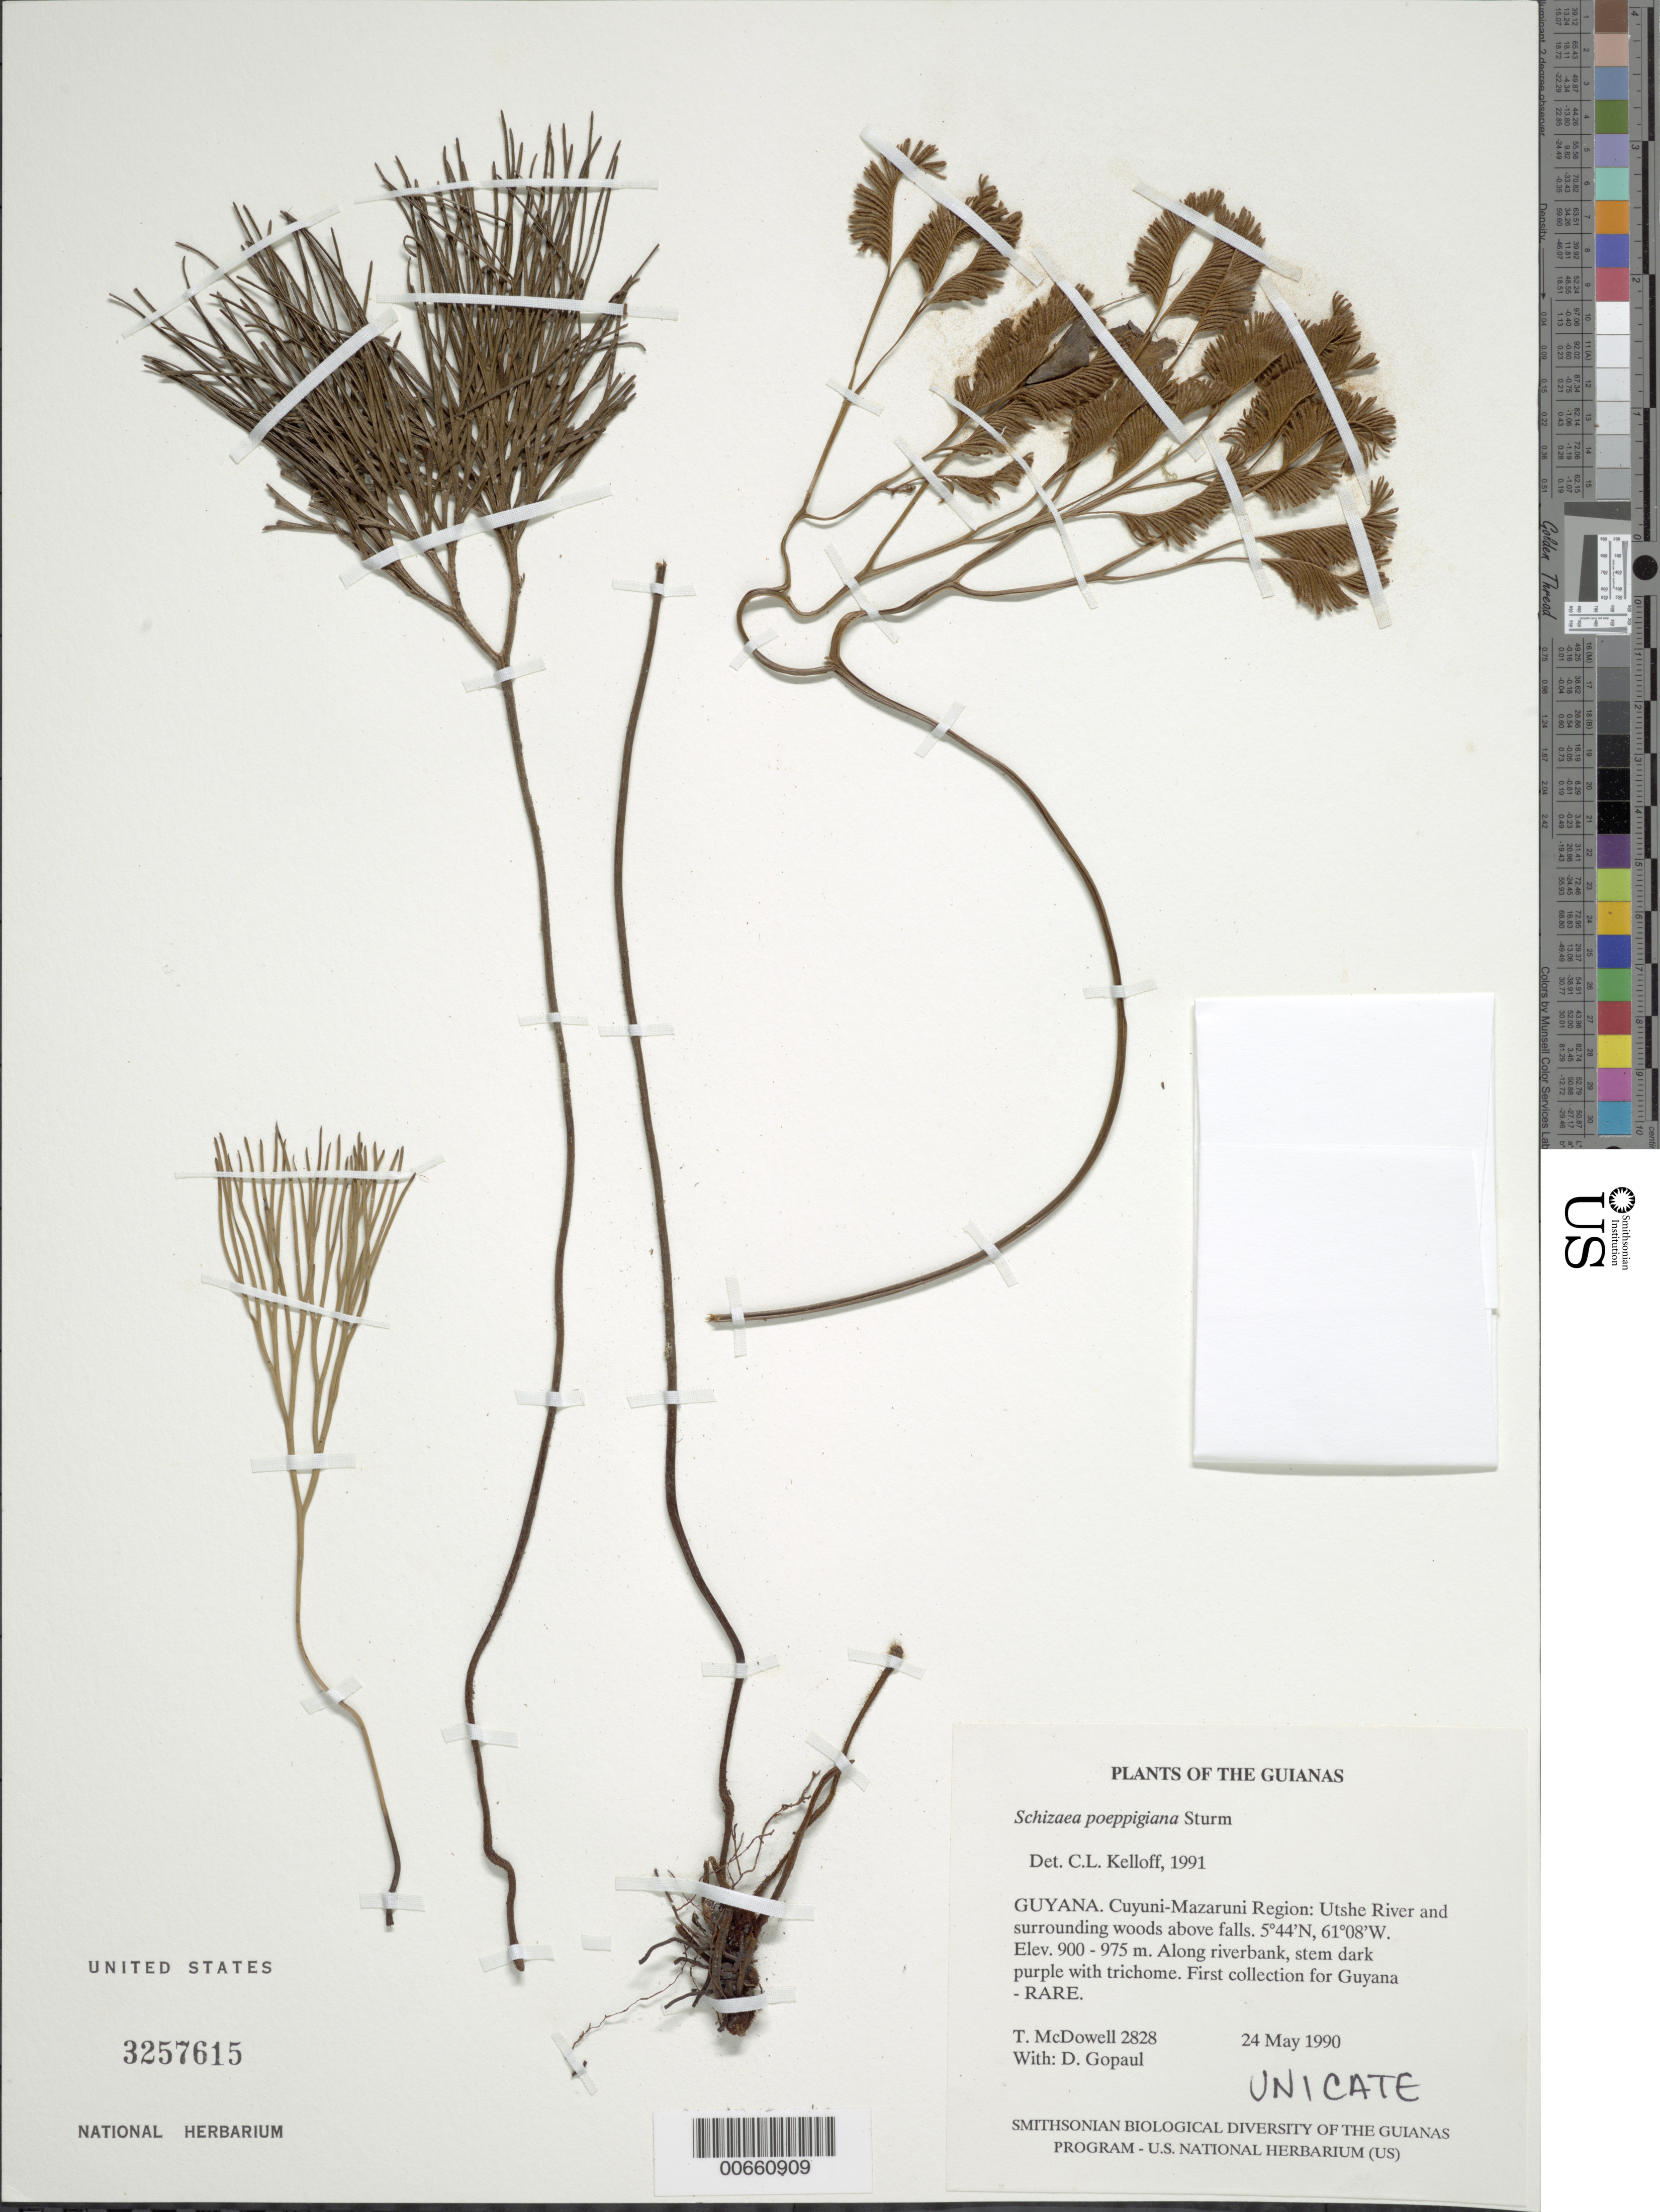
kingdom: Plantae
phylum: Tracheophyta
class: Polypodiopsida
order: Schizaeales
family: Schizaeaceae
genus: Schizaea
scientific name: Schizaea poeppigiana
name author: J.W. Sturm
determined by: Kelloff, Carol L., (US), Smithsonian Institution - National Museum of Natural History (UNITED STATES)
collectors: T. McDowell & D. Gopaul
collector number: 2828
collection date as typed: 24 May 1990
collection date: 1990-05-24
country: Guyana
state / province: Cuyuni-Mazaruni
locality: Utshi River and Falls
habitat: Along river and surrounding woods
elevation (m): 900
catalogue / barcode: US 3257615